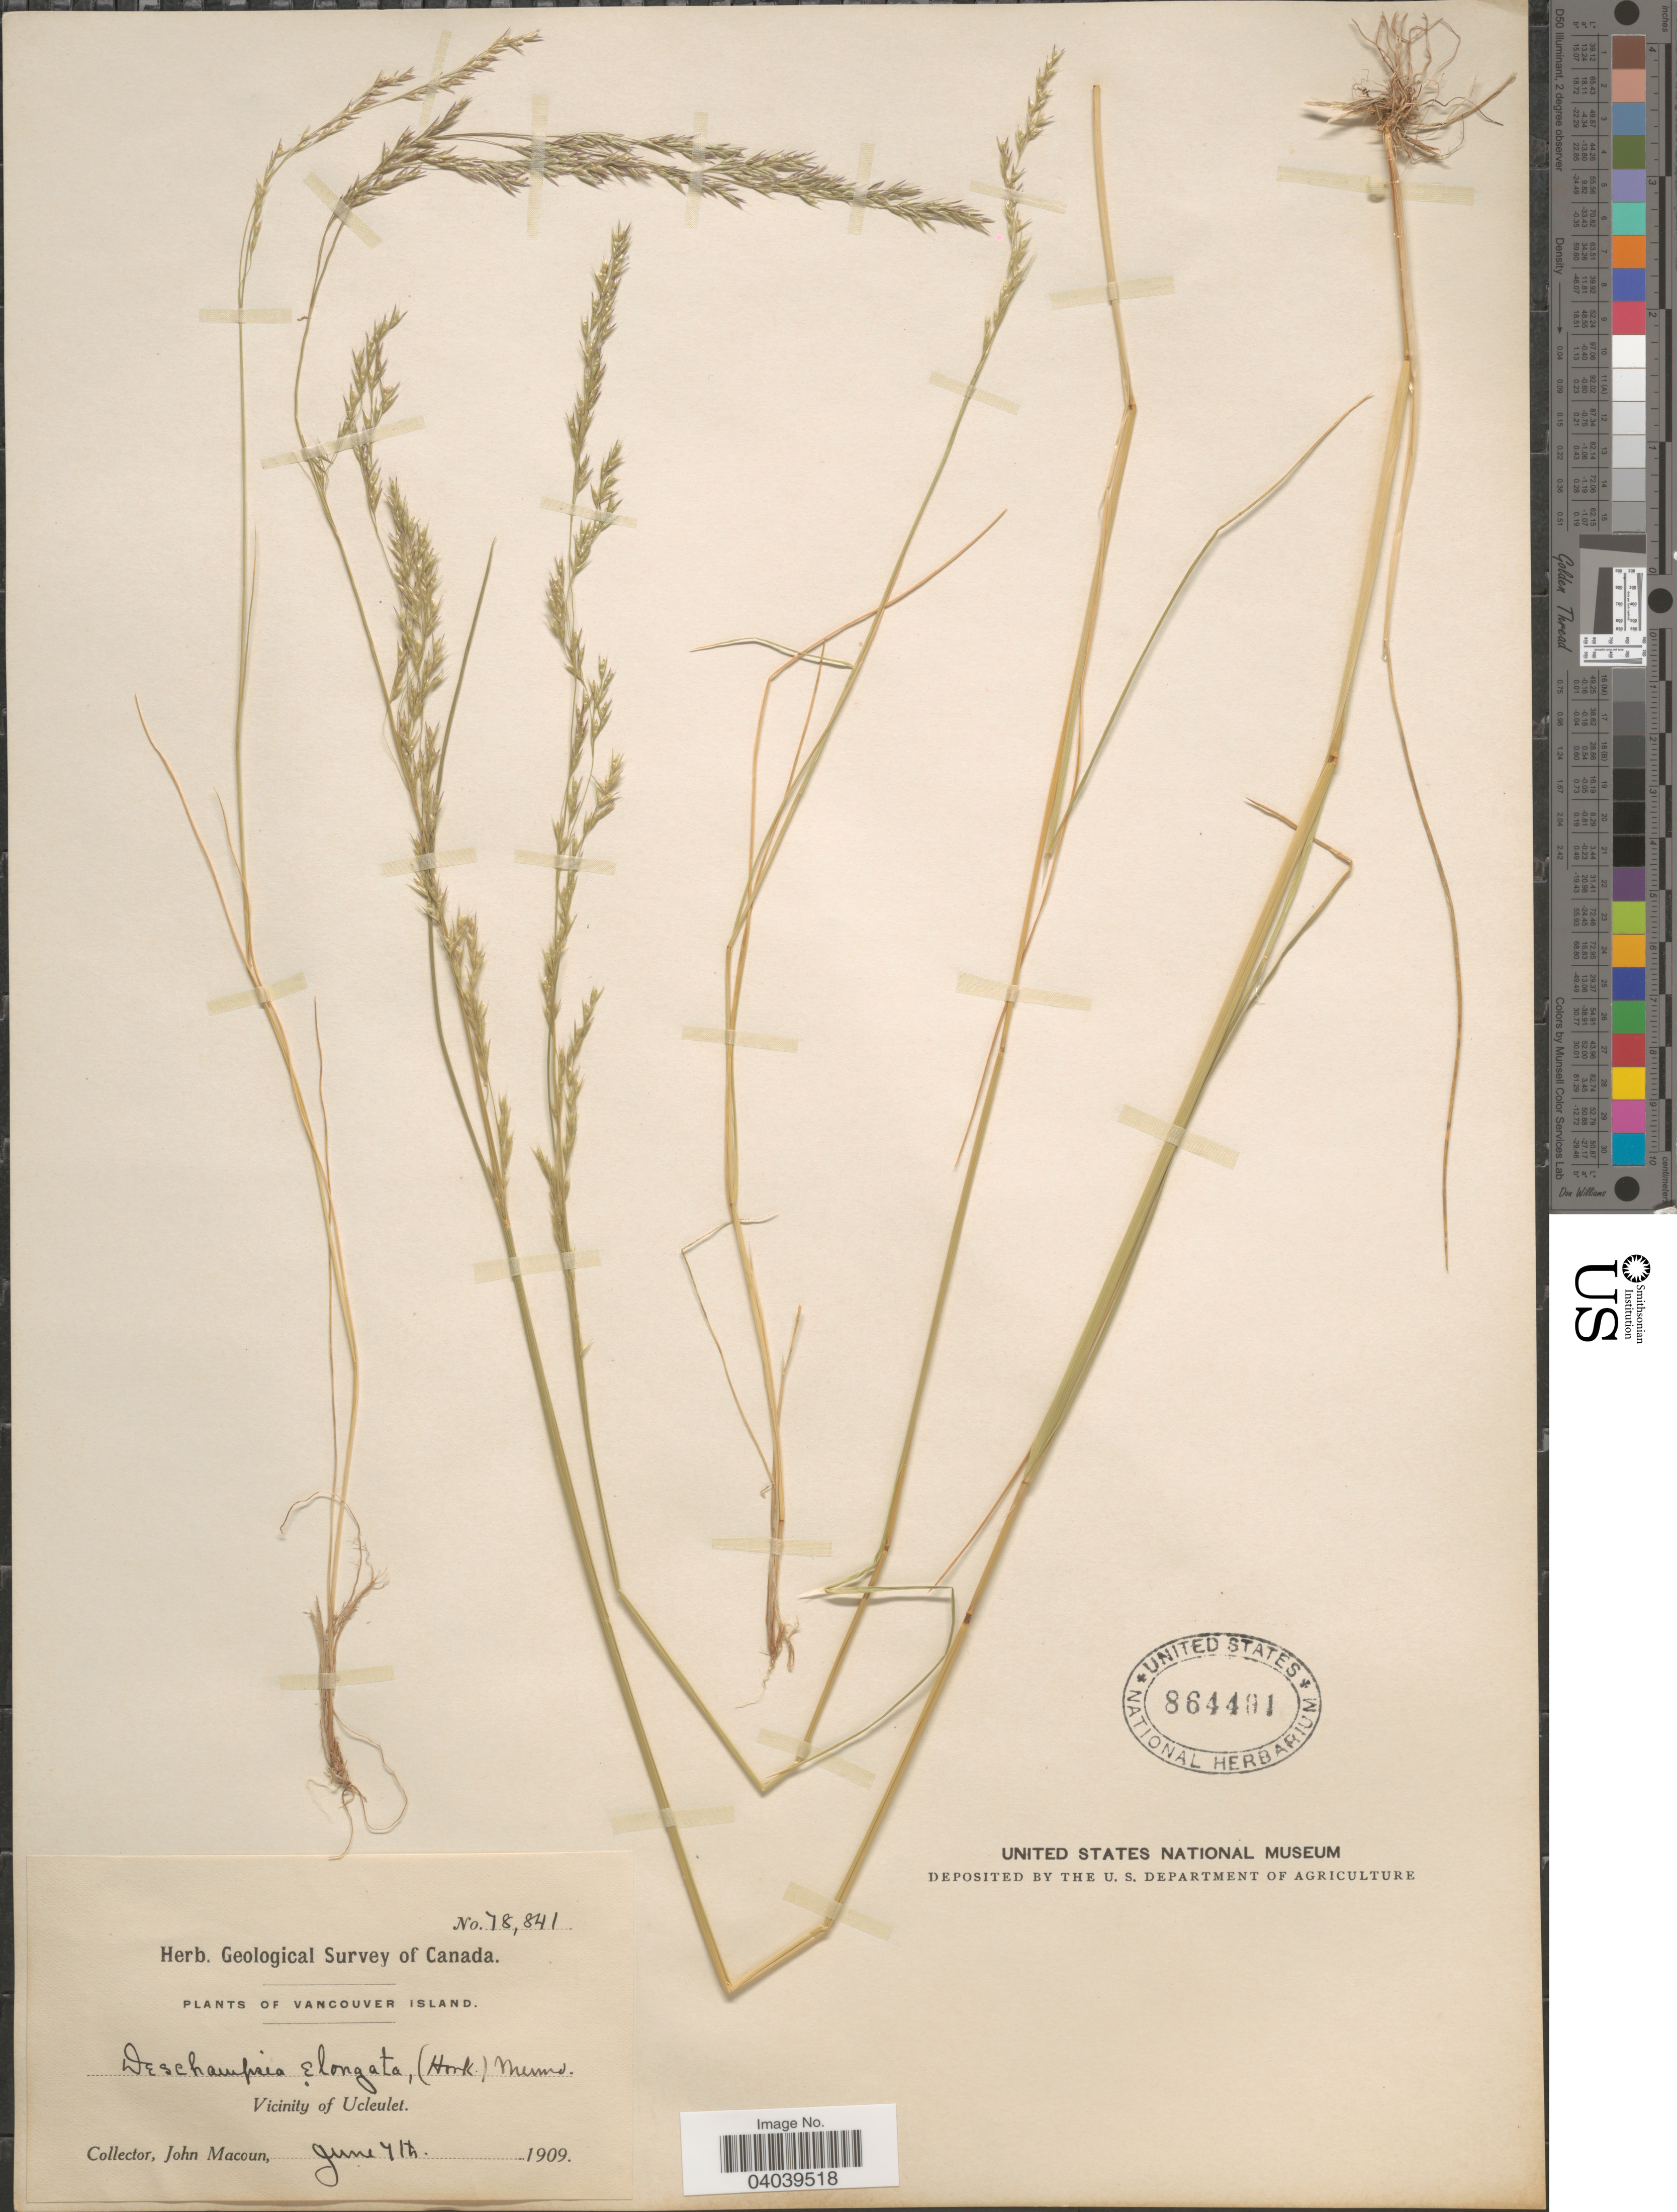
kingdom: Plantae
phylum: Tracheophyta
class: Liliopsida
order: Poales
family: Poaceae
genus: Deschampsia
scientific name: Deschampsia elongata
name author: (Hook.) Munro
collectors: J. Macoun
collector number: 78841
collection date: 1909-06-07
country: Canada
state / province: British Columbia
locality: Vancouver Island. Vicinity of Ucluelet.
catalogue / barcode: US 864401